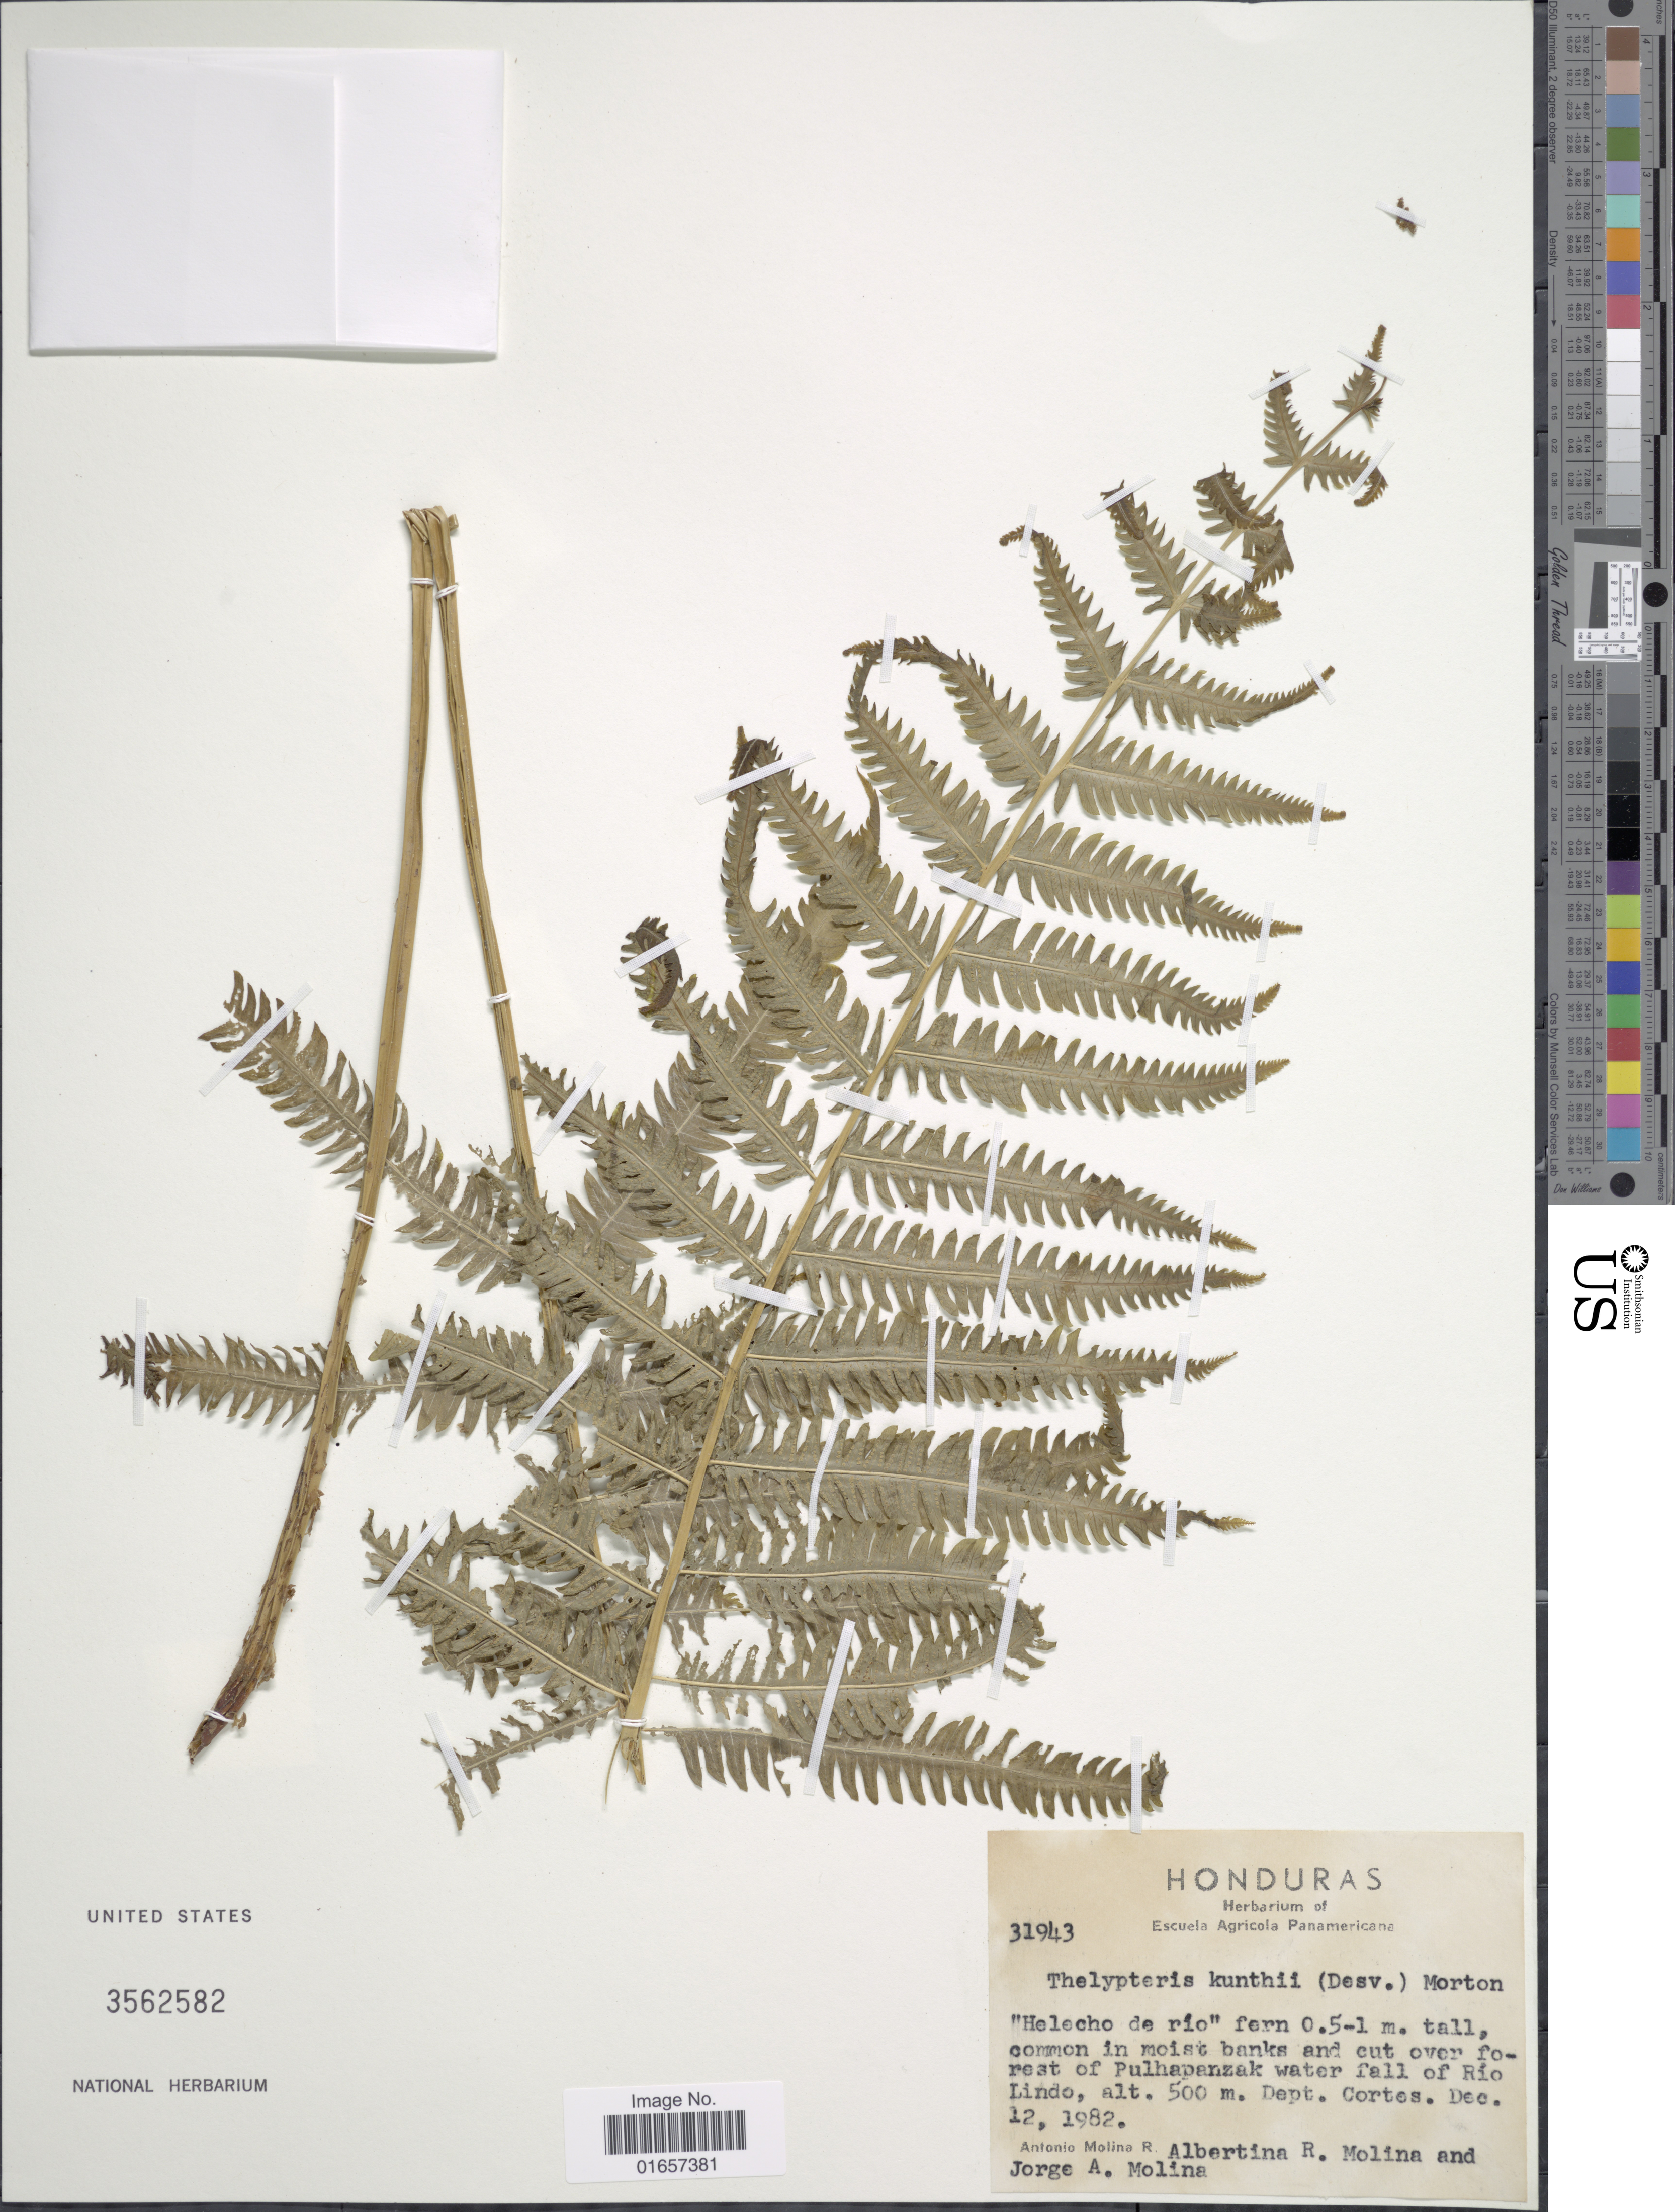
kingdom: Plantae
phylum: Tracheophyta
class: Polypodiopsida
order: Polypodiales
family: Thelypteridaceae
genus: Christella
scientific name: Christella kunthii comb. ined.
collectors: A. Molina R., A. R. Molina & J. A. Molina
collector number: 31943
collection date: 1982-12-12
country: Honduras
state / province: Cortés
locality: Honduras, Pulhapanzak water fall of Rio Lindo.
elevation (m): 500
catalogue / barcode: US 3562582